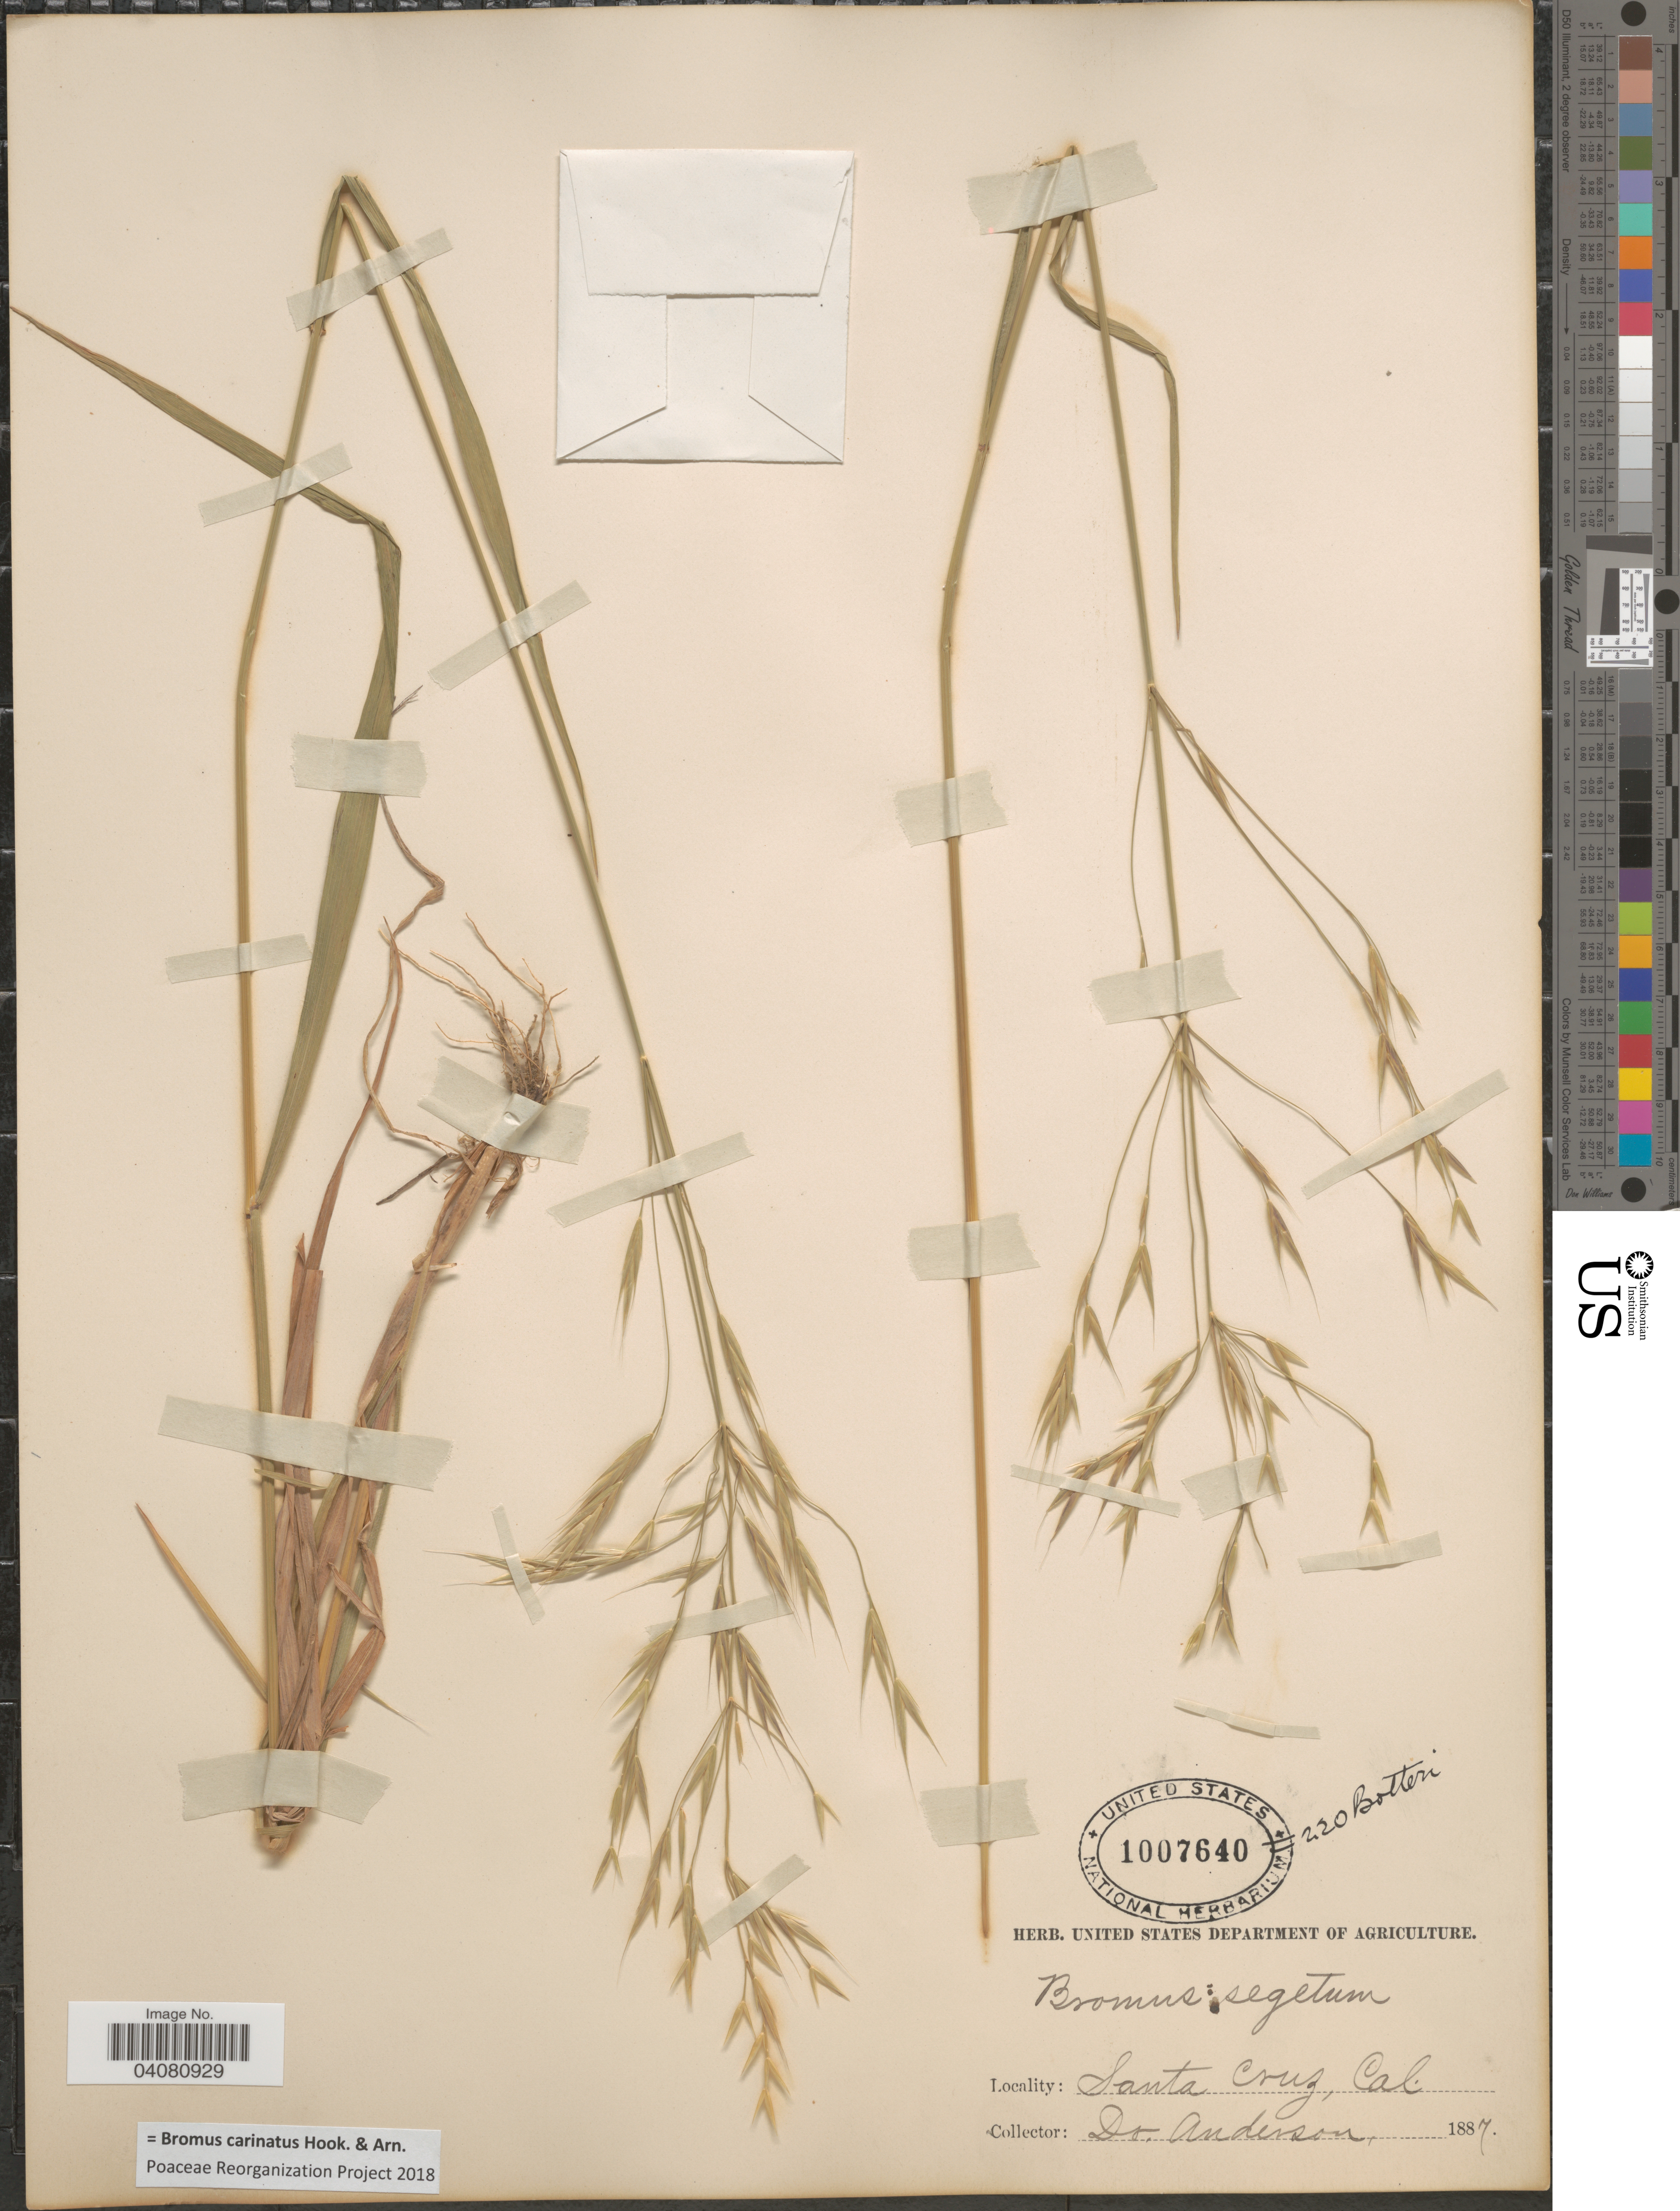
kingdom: Plantae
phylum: Tracheophyta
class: Liliopsida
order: Poales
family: Poaceae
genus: Bromus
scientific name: Bromus carinatus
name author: Hook. & Arn.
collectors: -. Anderson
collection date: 1887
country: United States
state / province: California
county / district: Santa Cruz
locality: Santa Cruz.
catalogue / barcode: US 1007640